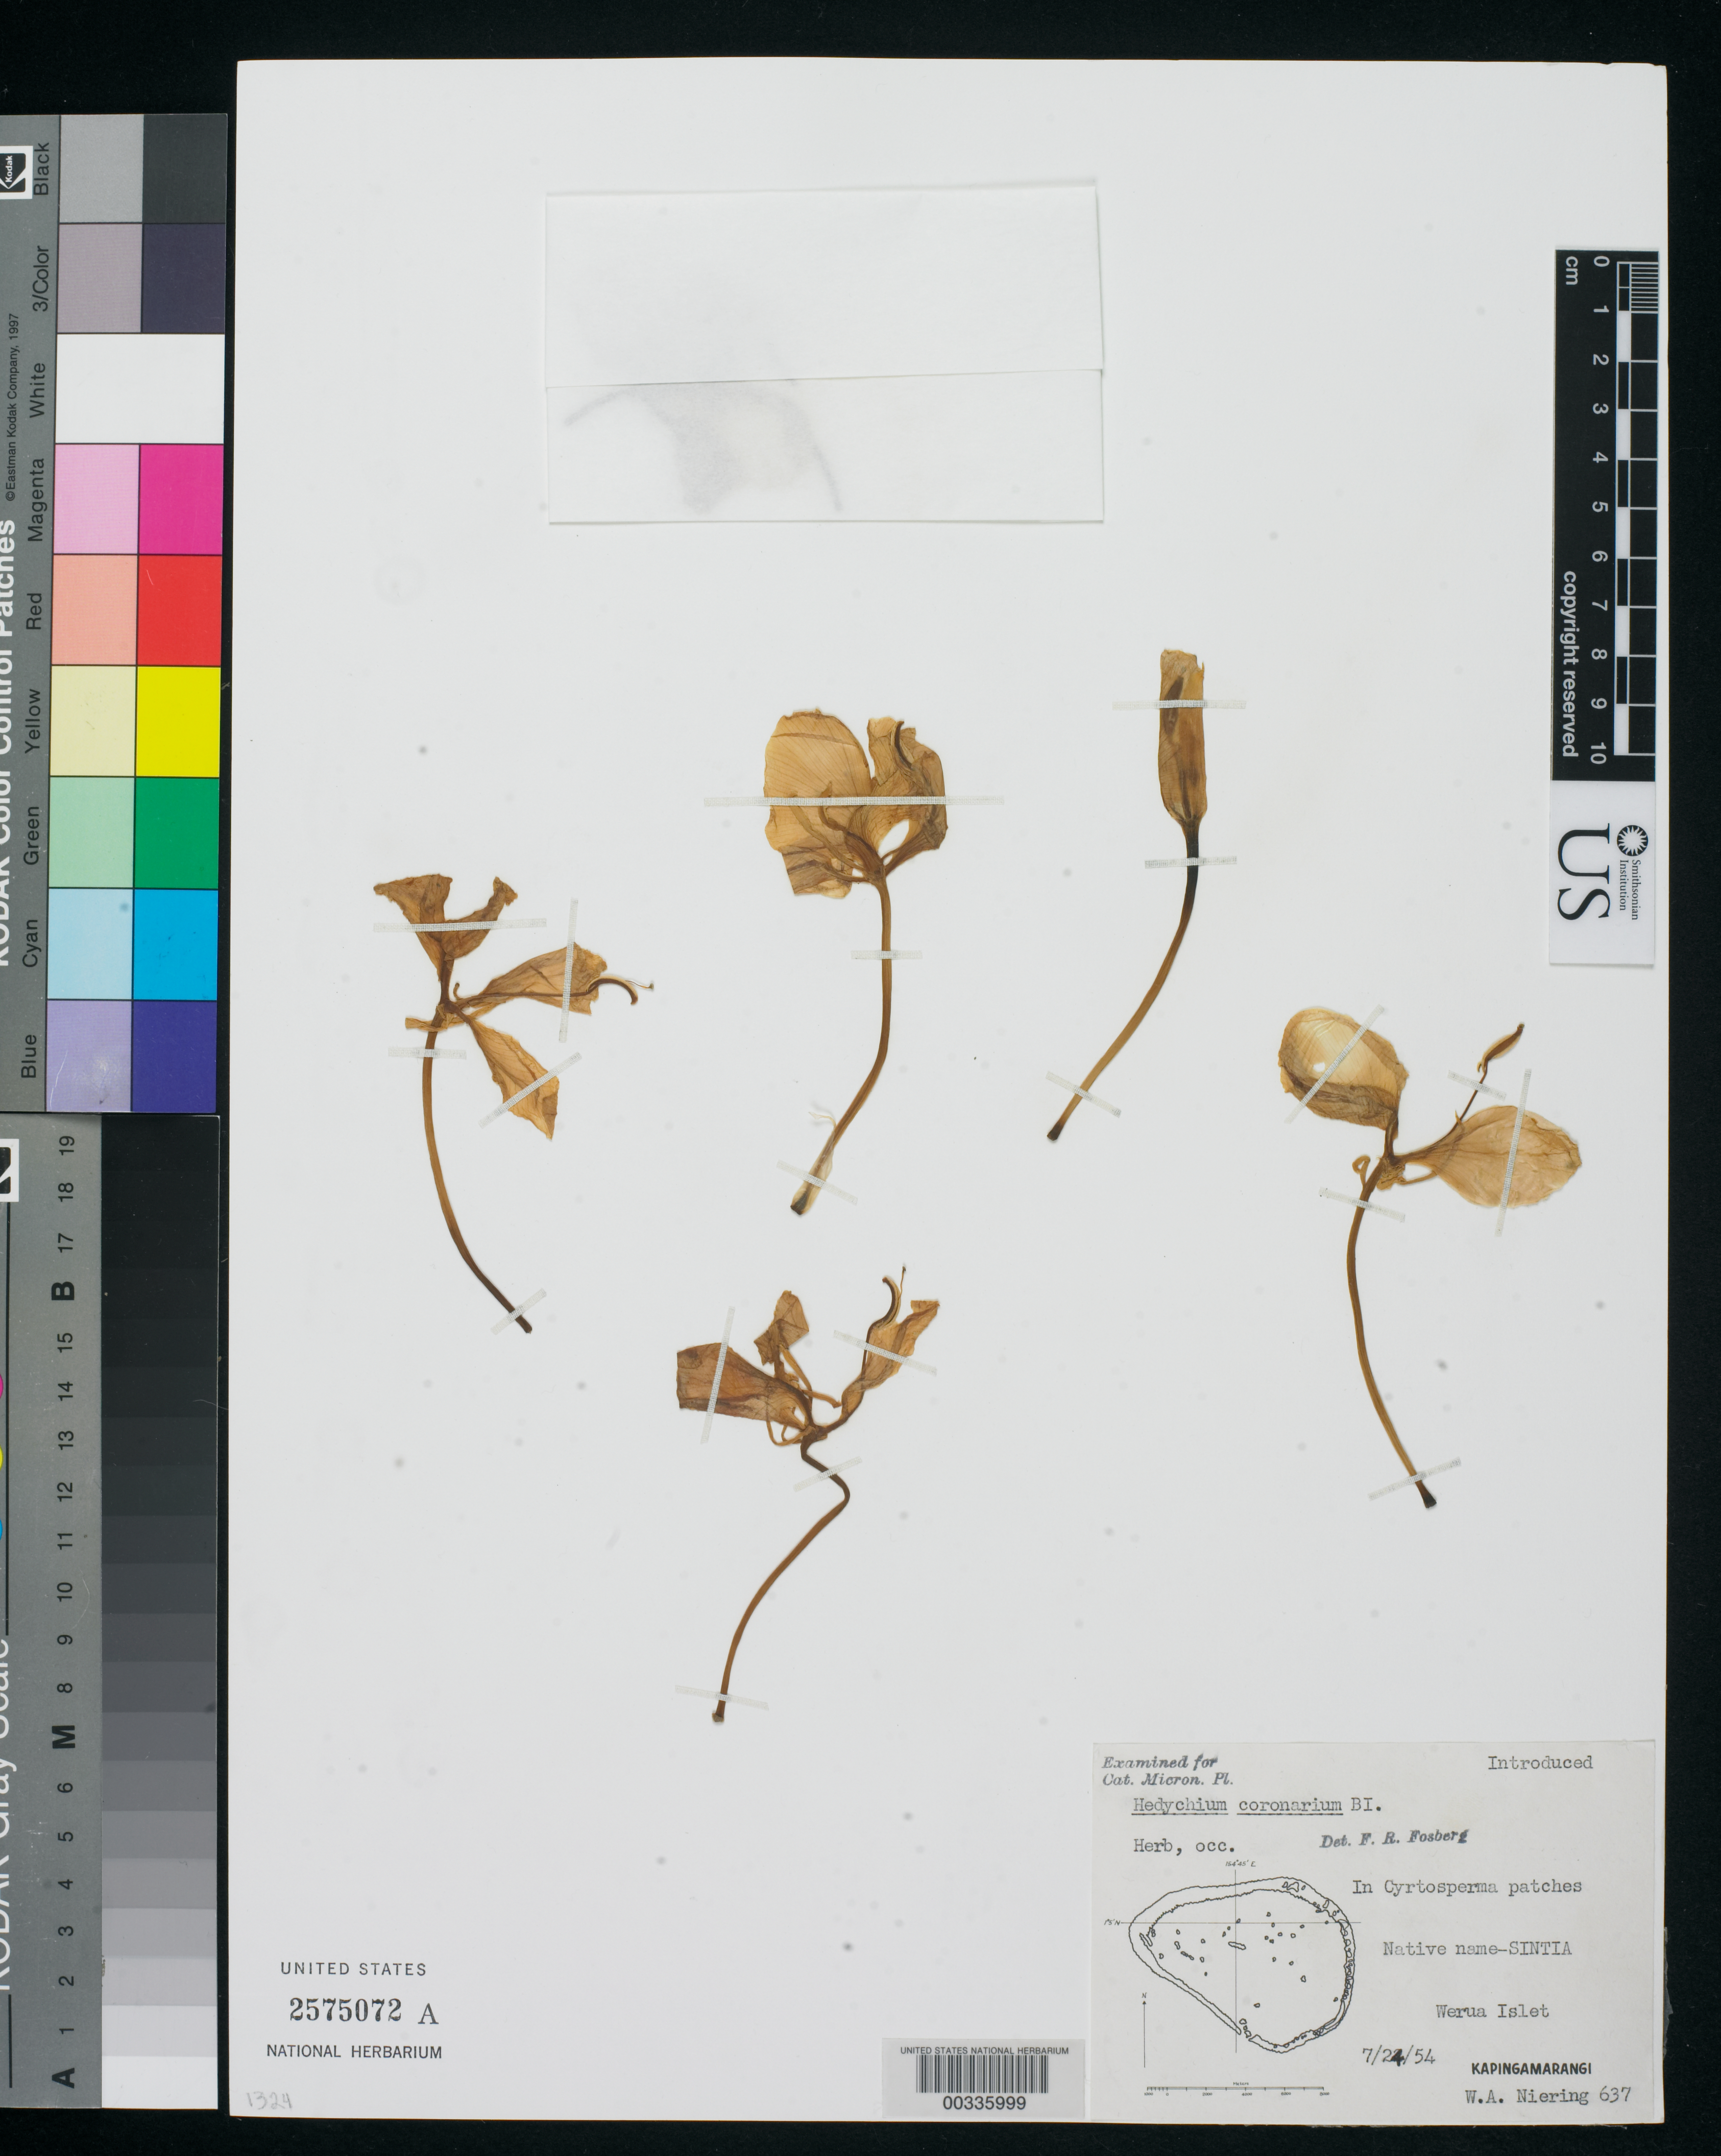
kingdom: Plantae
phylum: Tracheophyta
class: Liliopsida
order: Zingiberales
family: Zingiberaceae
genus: Hedychium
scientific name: Hedychium coronarium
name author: J. Koenig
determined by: Fosberg, F. R.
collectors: W. Niering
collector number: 637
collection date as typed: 24 Jul 1954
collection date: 1954-07-24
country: Micronesia, Federated States of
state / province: Pohnpei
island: Kapingamarangi Atoll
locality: Werua Islet, Kapingamarangi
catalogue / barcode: US 2575072A